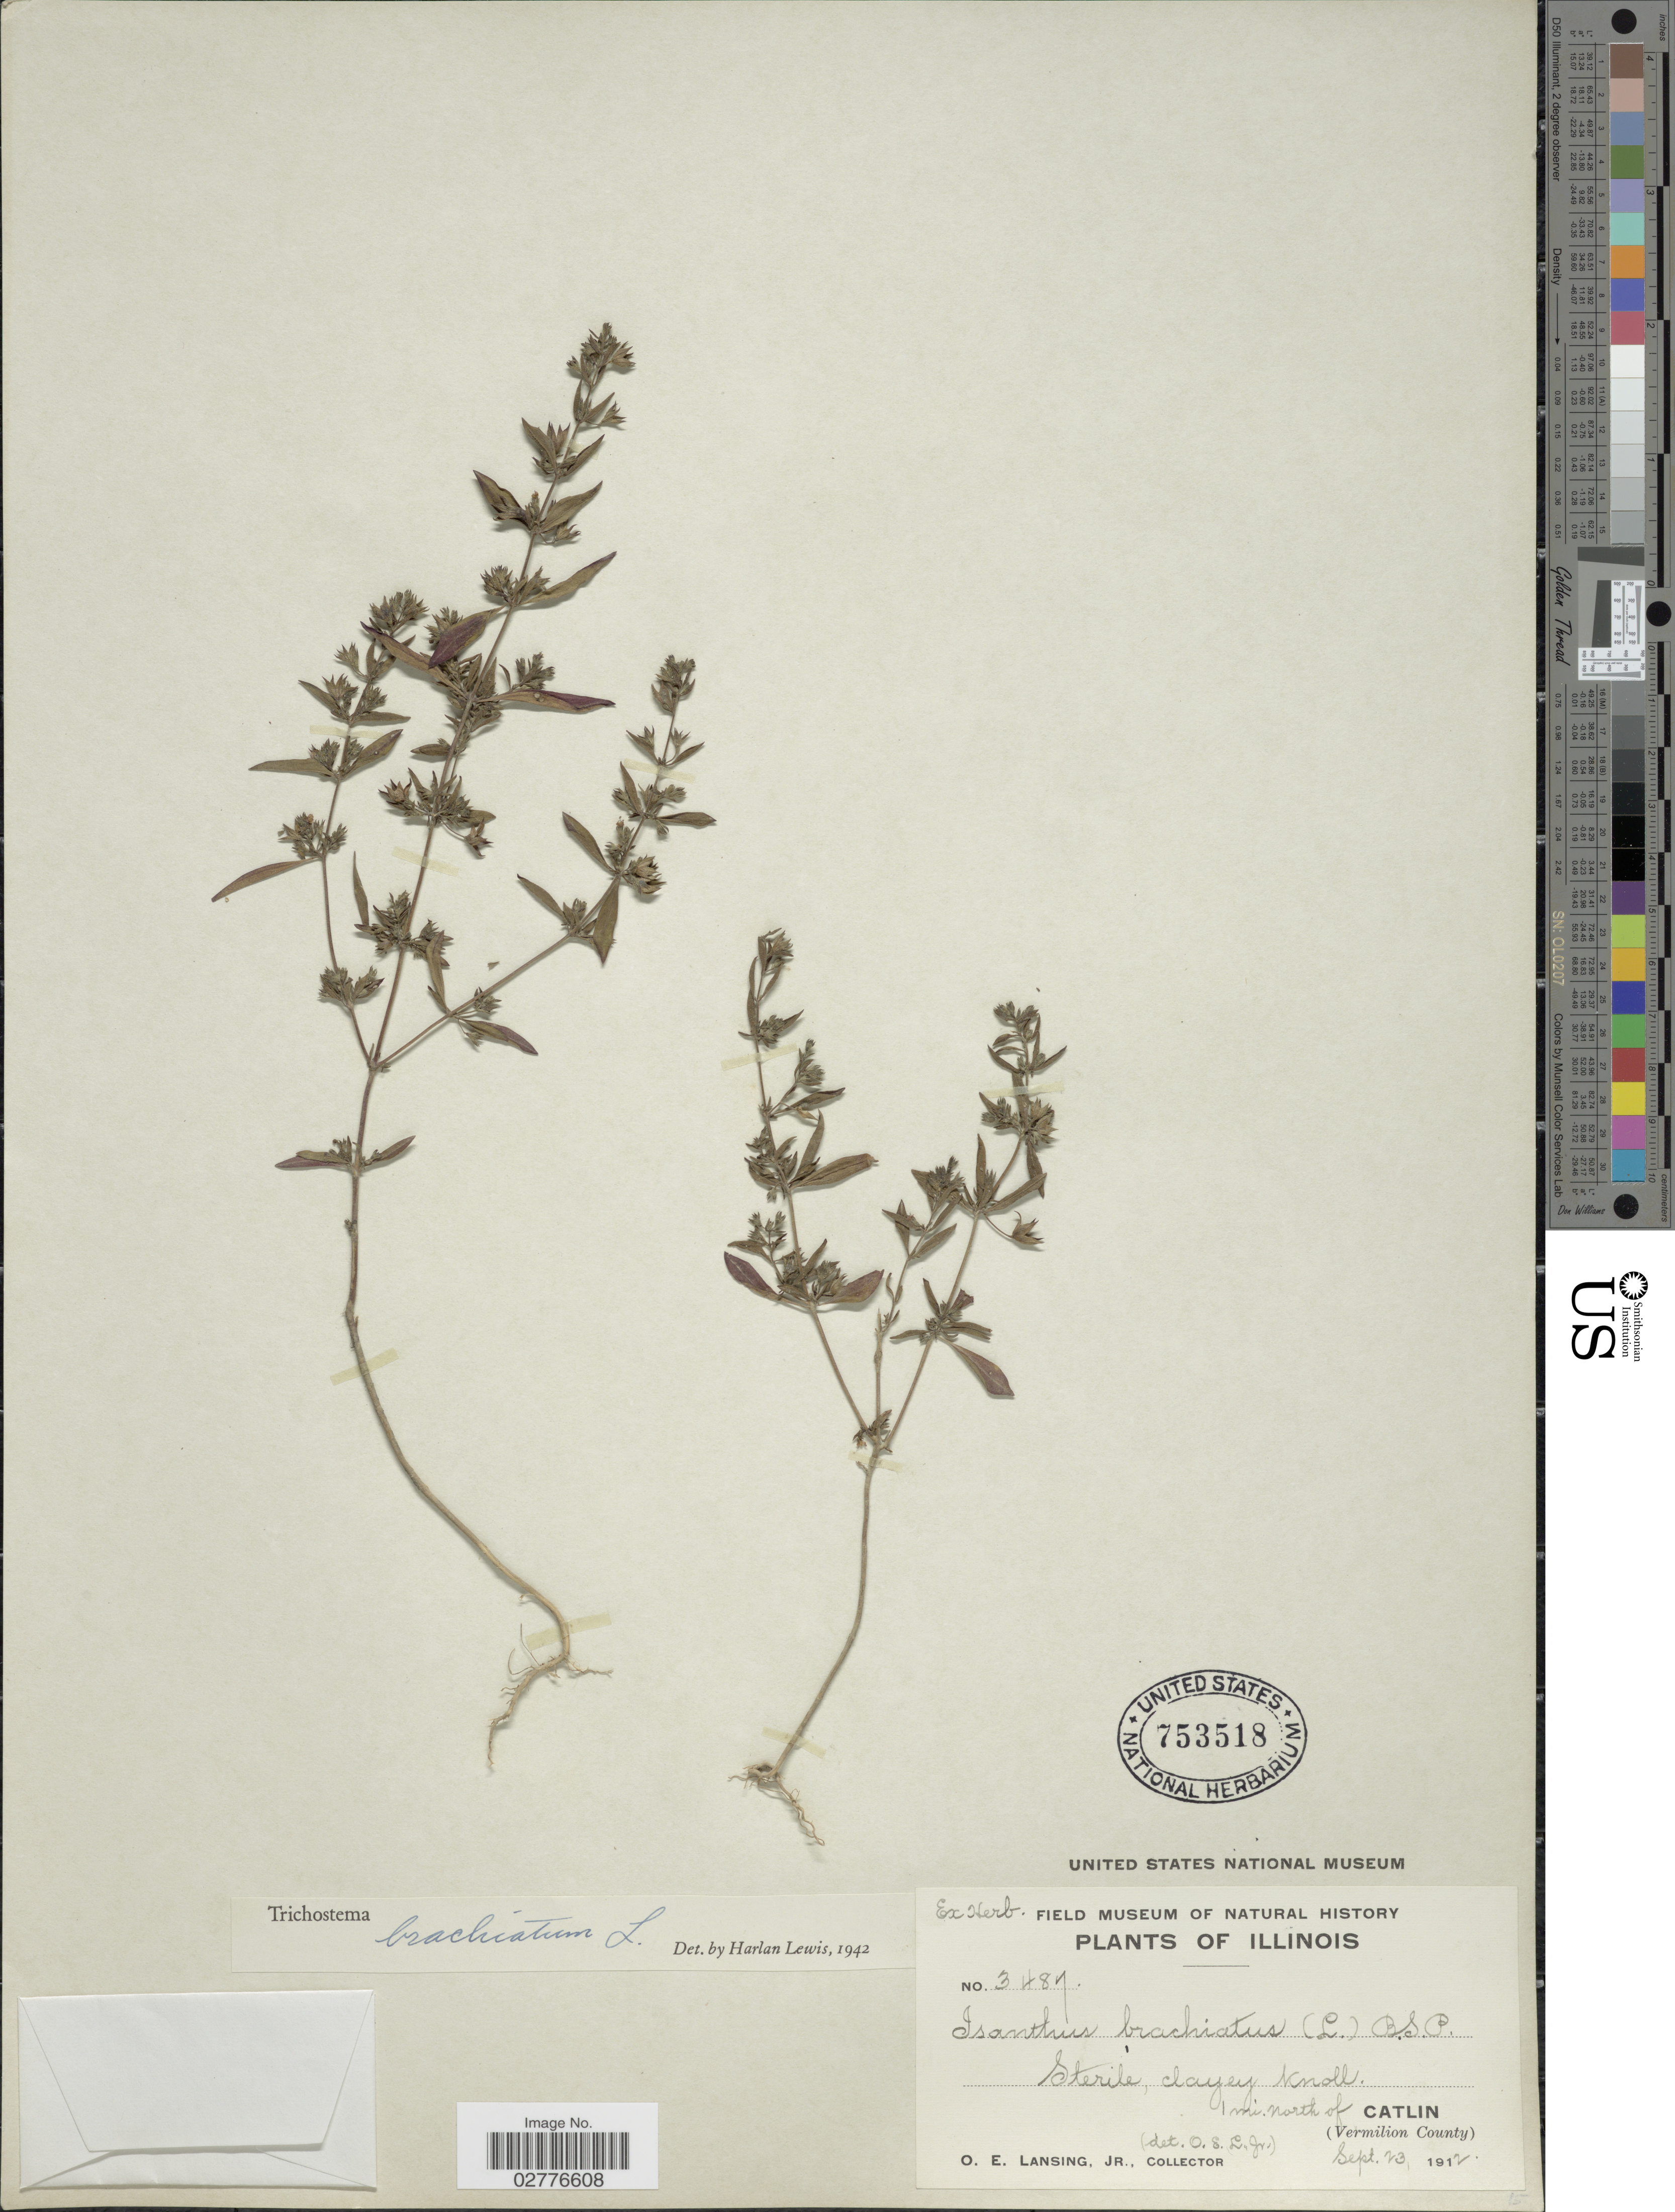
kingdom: Plantae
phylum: Tracheophyta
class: Magnoliopsida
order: Lamiales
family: Lamiaceae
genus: Trichostema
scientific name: Trichostema brachiatum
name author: L.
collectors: O. Lansing Jr.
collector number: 3487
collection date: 1912-09-23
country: United States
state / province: Illinois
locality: Sterile, clayey Knoll. 1 mi. North of Catlin. (Vermilion County).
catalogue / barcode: US 753518